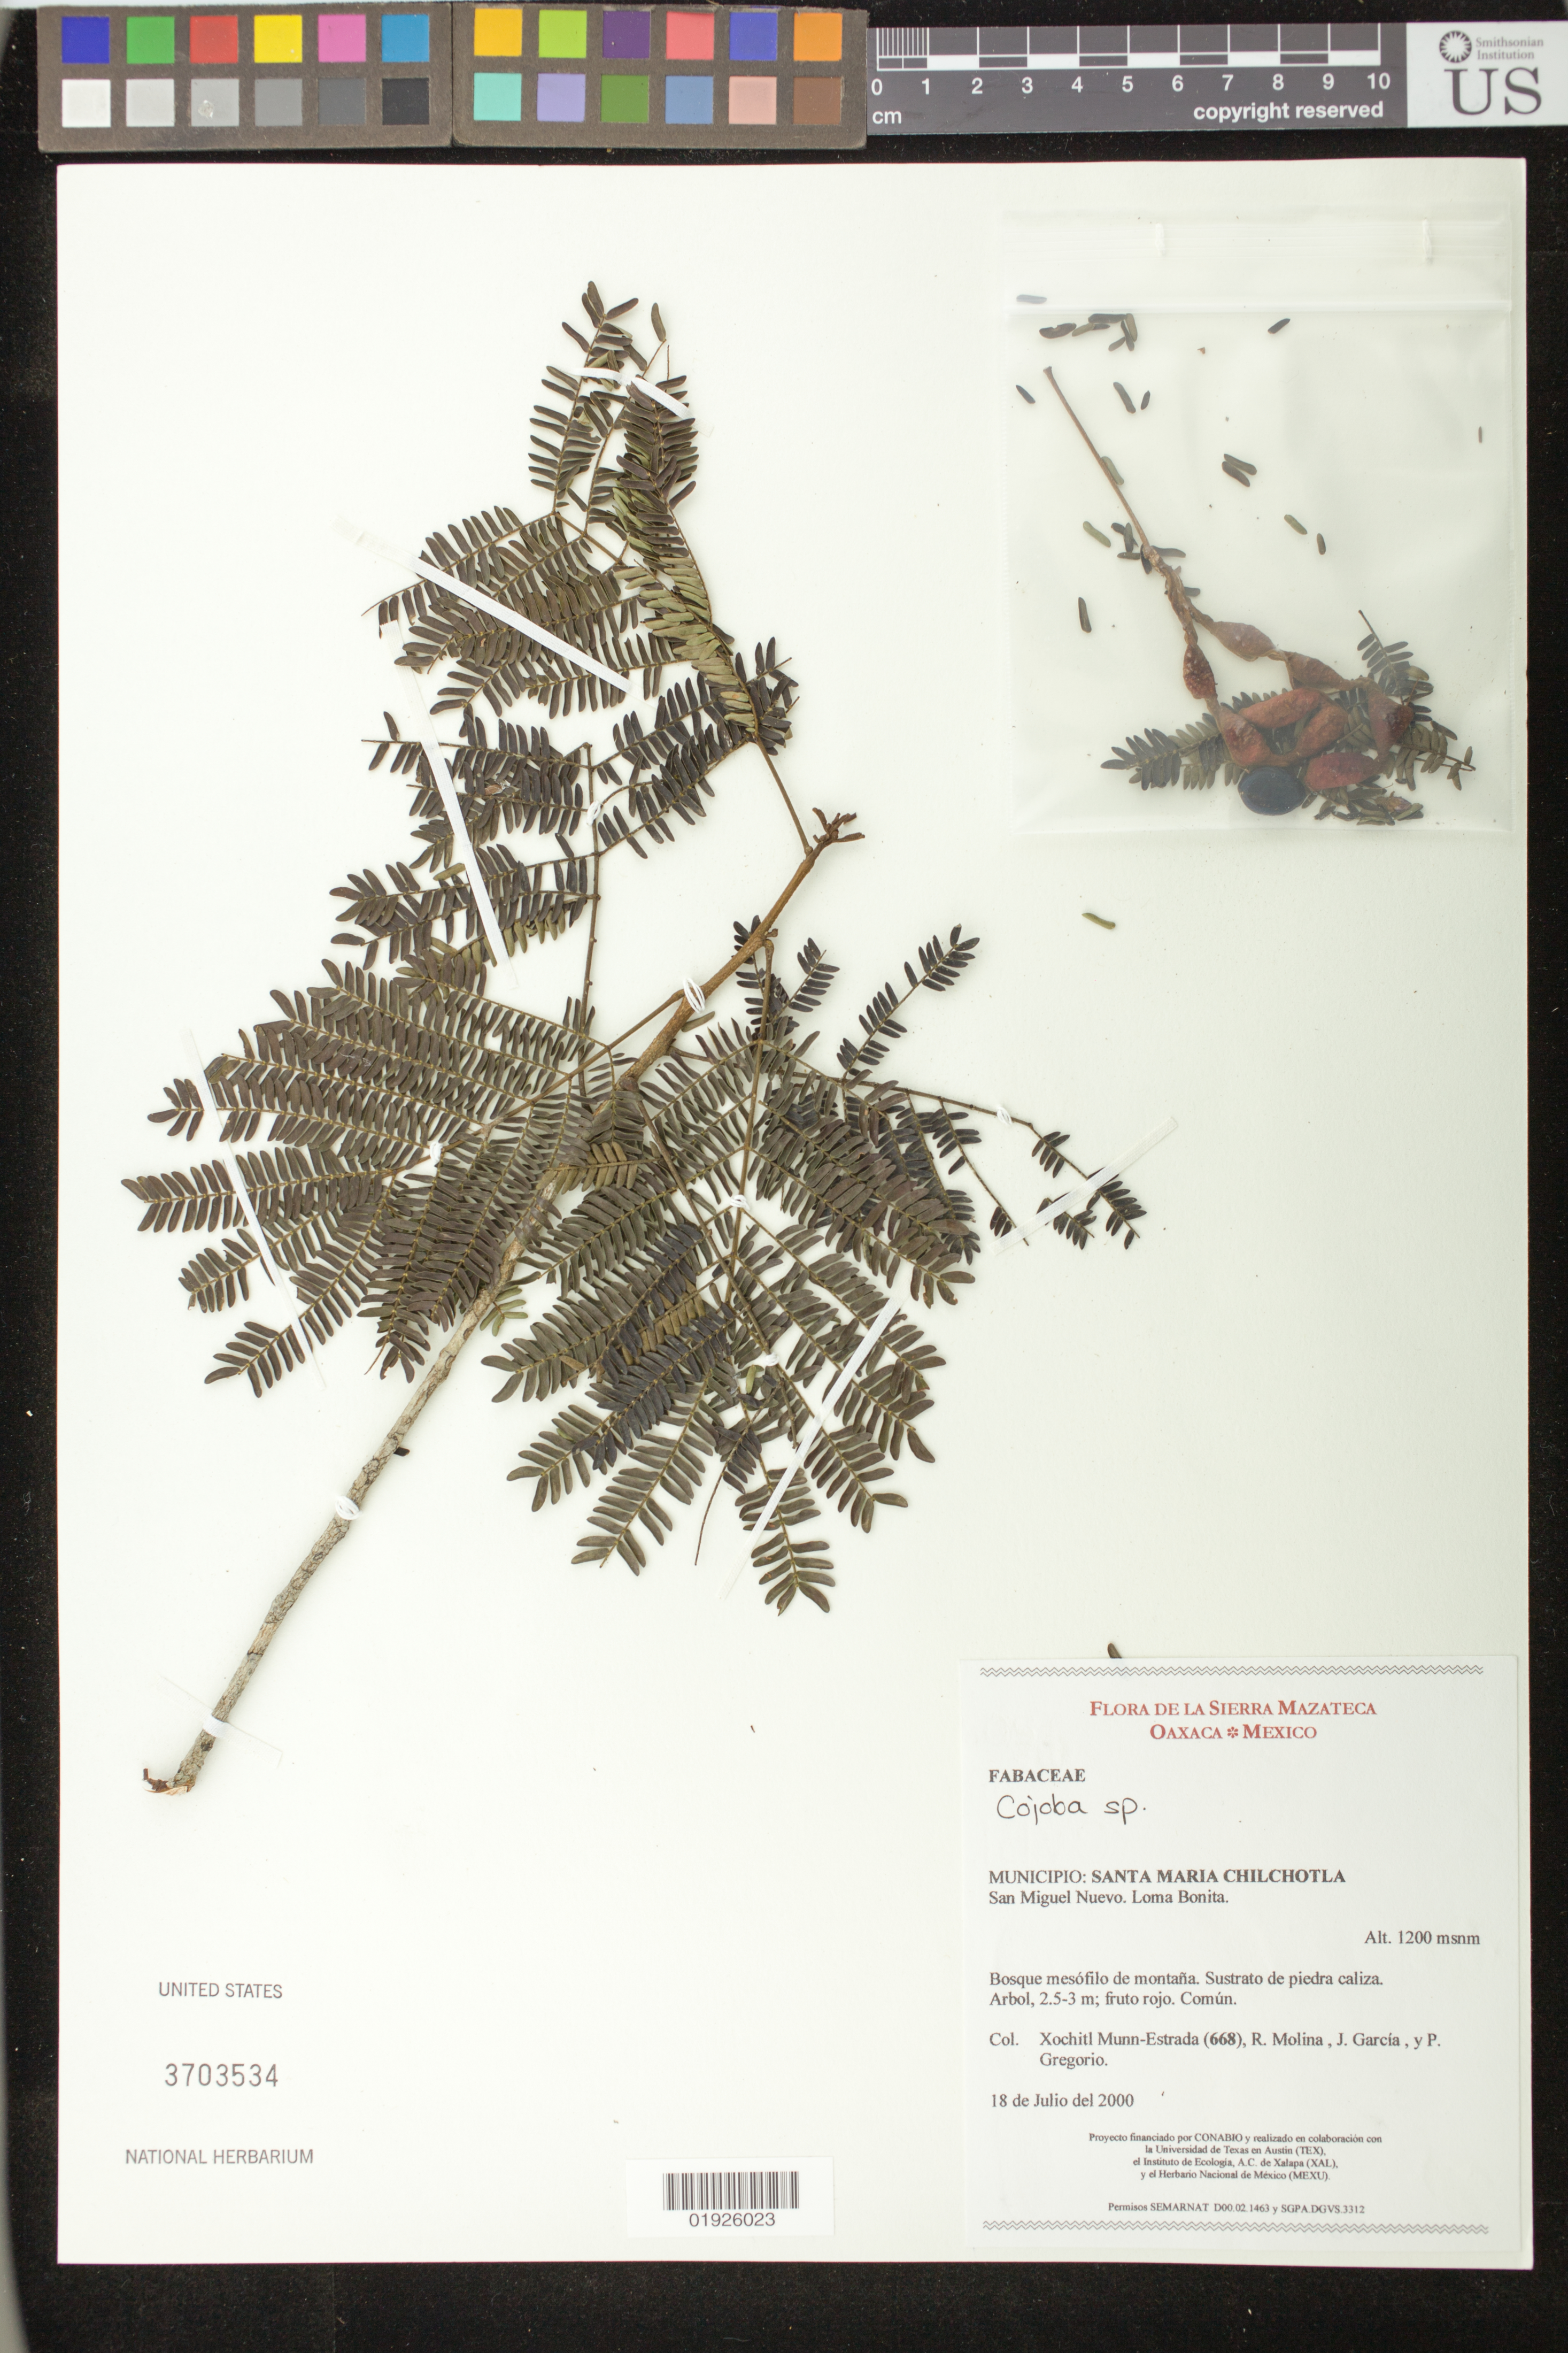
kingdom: Plantae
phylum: Tracheophyta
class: Magnoliopsida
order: Fabales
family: Fabaceae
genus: Cojoba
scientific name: Cojoba sp.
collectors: X. Munn-Estrada, R. Molina, J. García & P. Gregório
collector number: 668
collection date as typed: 18 de Julio del 2000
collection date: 2000-07-18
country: Mexico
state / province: Oaxaca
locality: Santa Maria Chilchotla, San Miguel Nuevo. Loma Bonita.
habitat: Bosque mesofilo de montana. Sustrato de piedra caliza.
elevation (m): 1200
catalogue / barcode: US 3703534